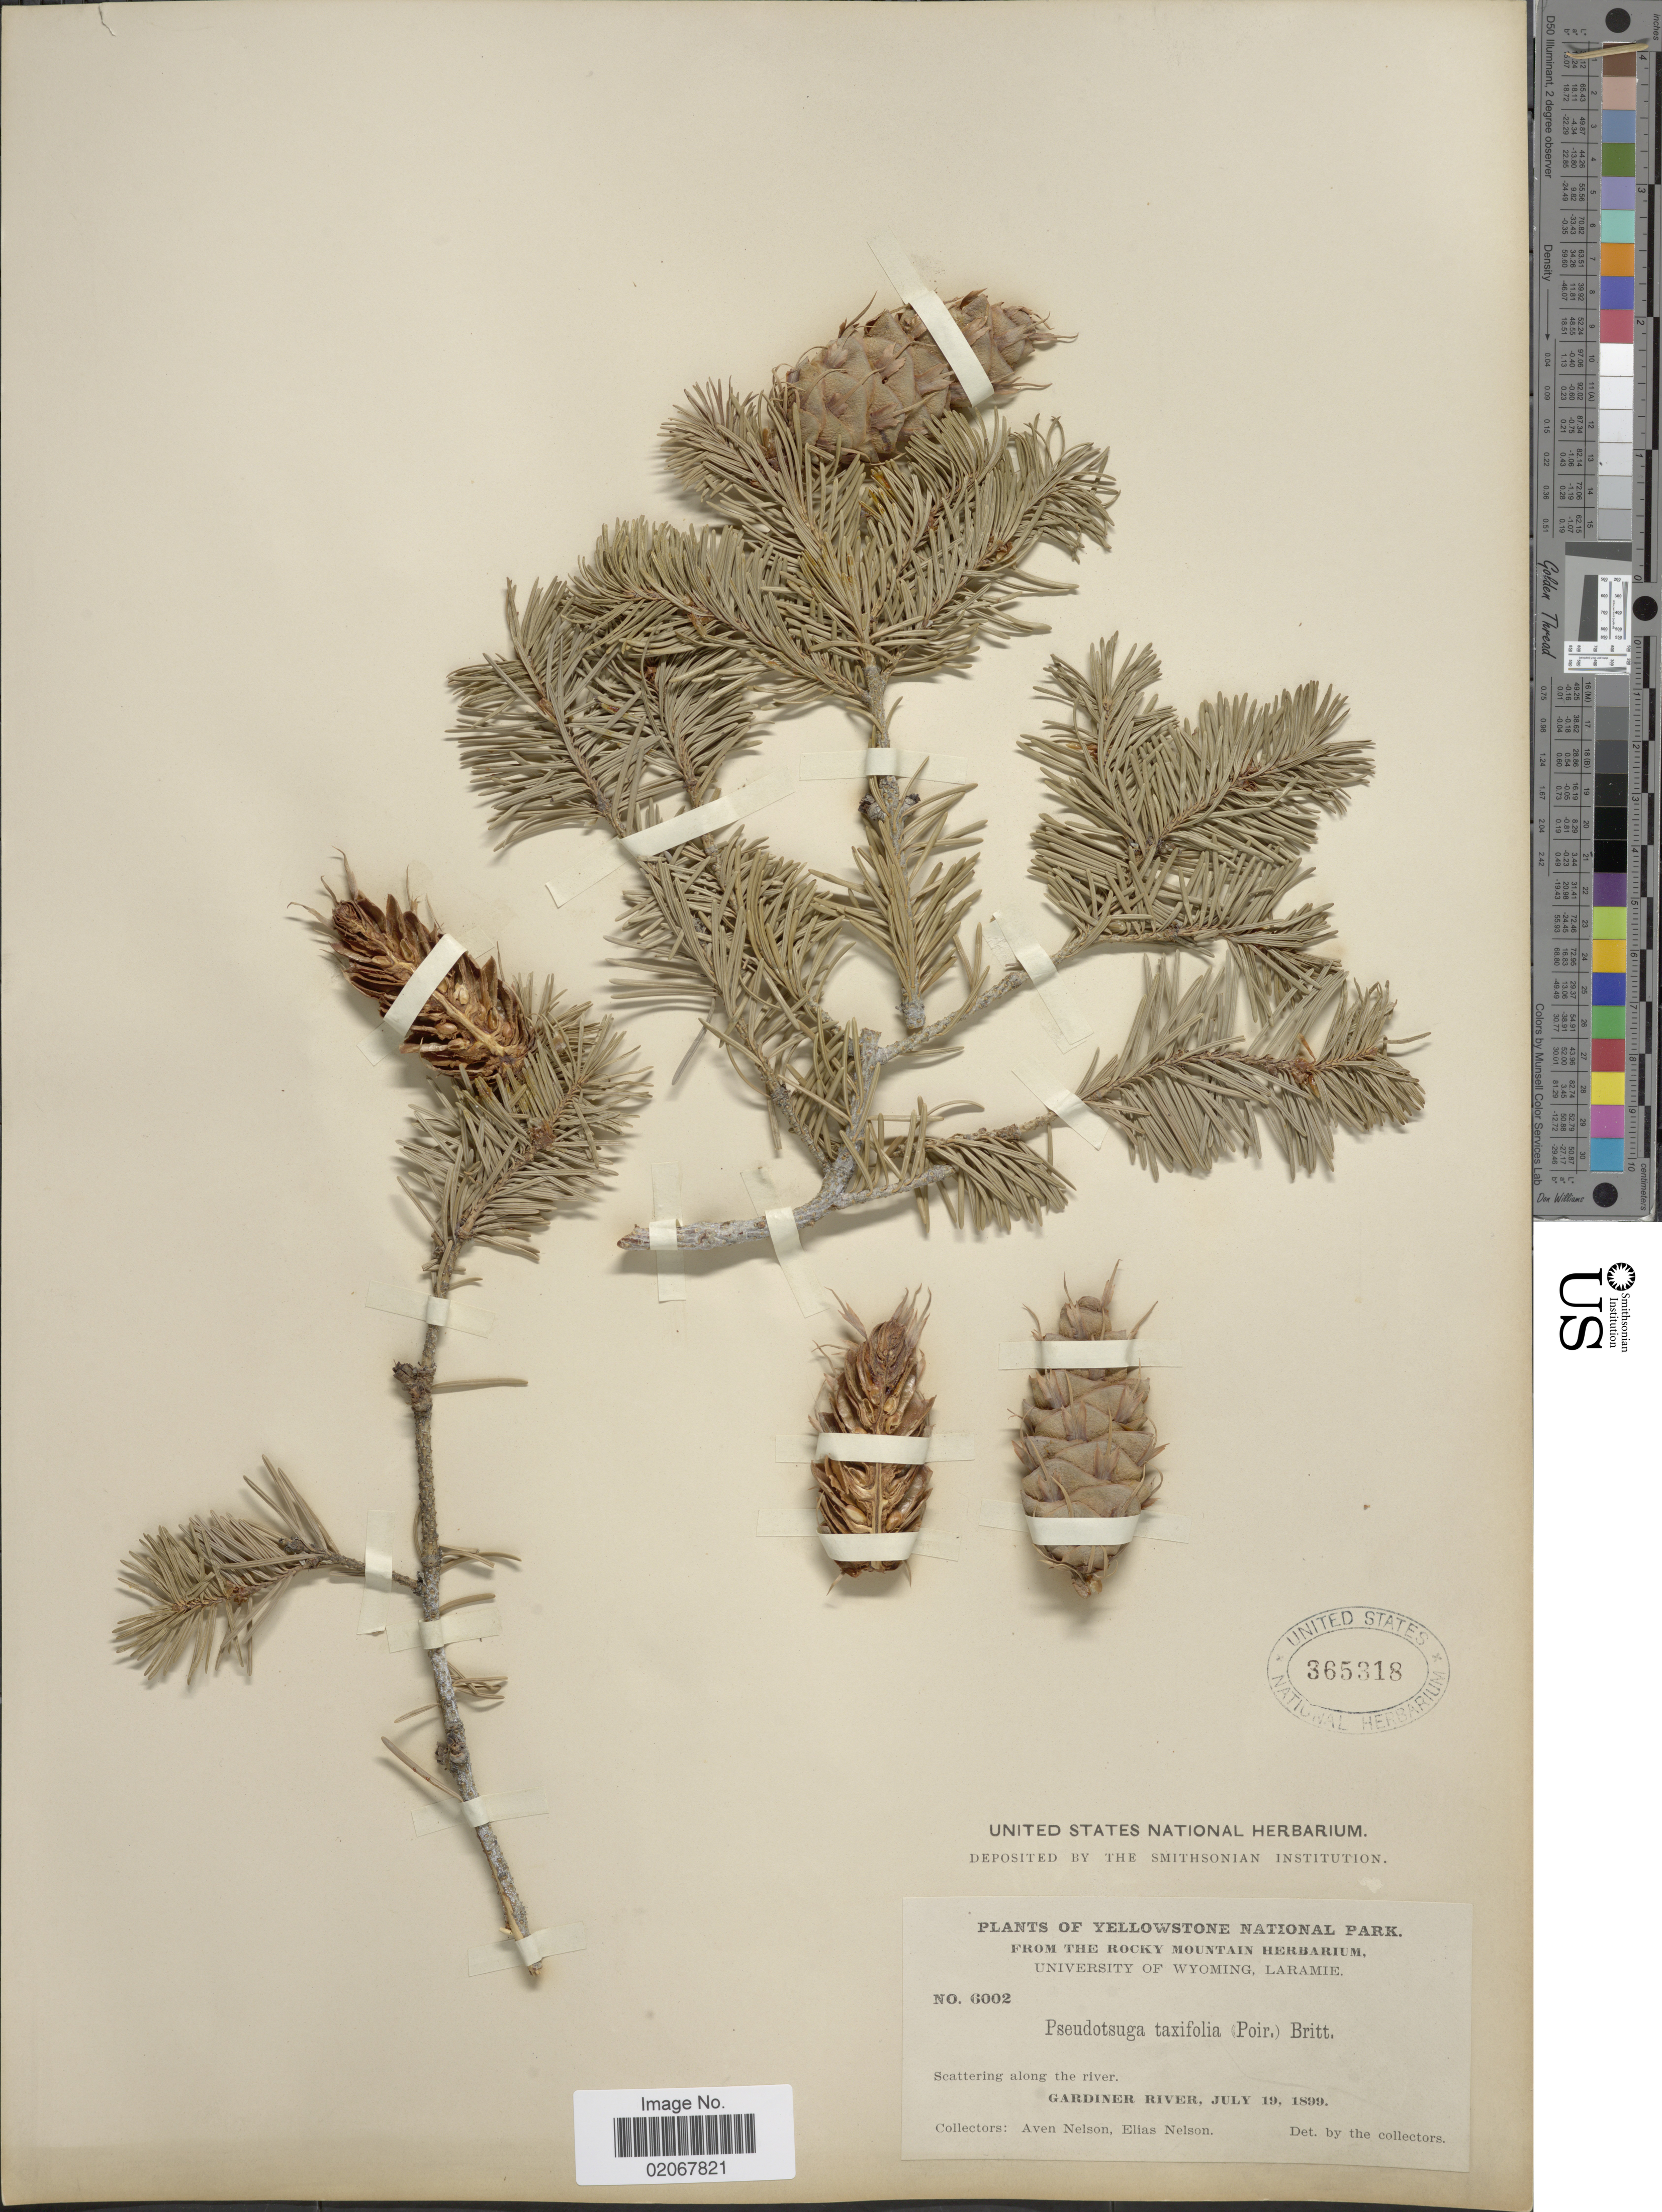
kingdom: Plantae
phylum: Tracheophyta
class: Pinopsida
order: Pinales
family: Pinaceae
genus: Pseudotsuga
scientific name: Pseudotsuga menziesii var. glauca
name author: (Beissn.) Franco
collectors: A. Nelson & E. Nelson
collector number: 6002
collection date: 1899-07-19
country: United States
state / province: Montana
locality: Yellowstone National Park. Scattering along the river. Gardiner River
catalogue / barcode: US 365318